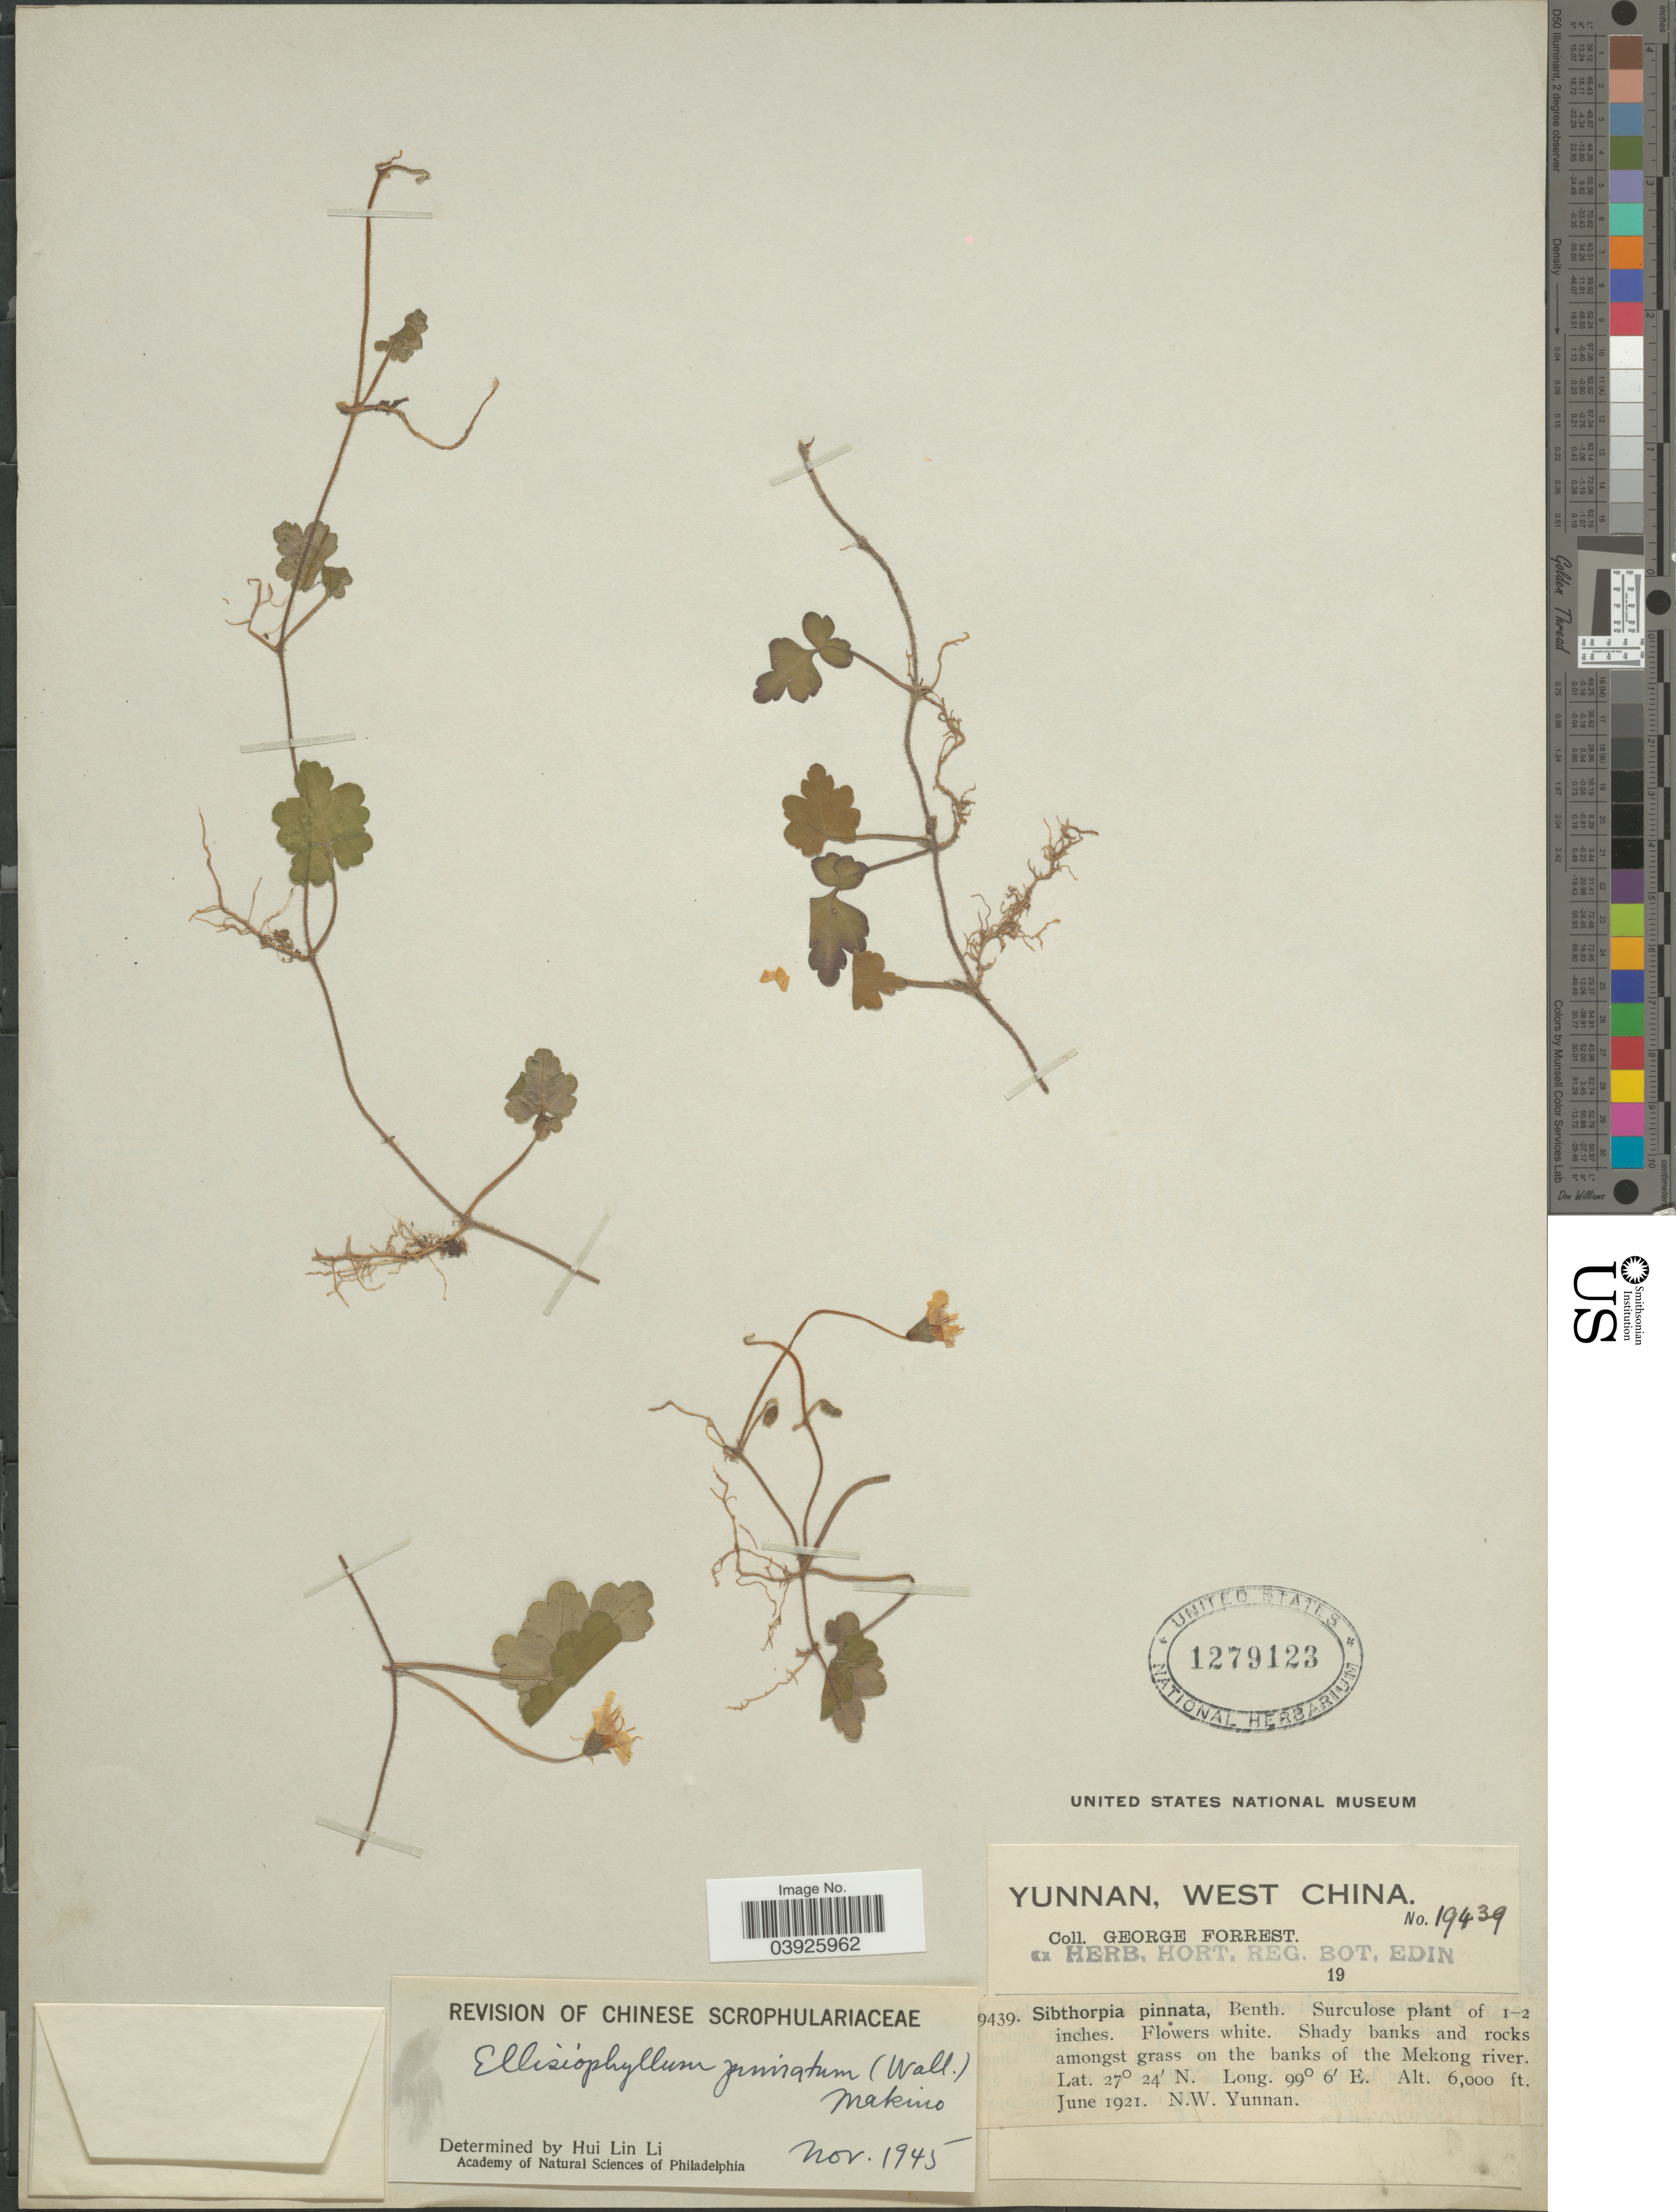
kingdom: Plantae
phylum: Tracheophyta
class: Magnoliopsida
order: Lamiales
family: Plantaginaceae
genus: Ellisiophyllum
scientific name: Ellisiophyllum pinnatum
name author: (Wall. ex Benth.) Makino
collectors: G. Forrest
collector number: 19439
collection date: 1921-06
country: China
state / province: Yunnan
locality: West China. Shady banks and rocks amongst grass on the banks of the Mekong river. N.W. Yunnan.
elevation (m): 1829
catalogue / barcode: US 1279123